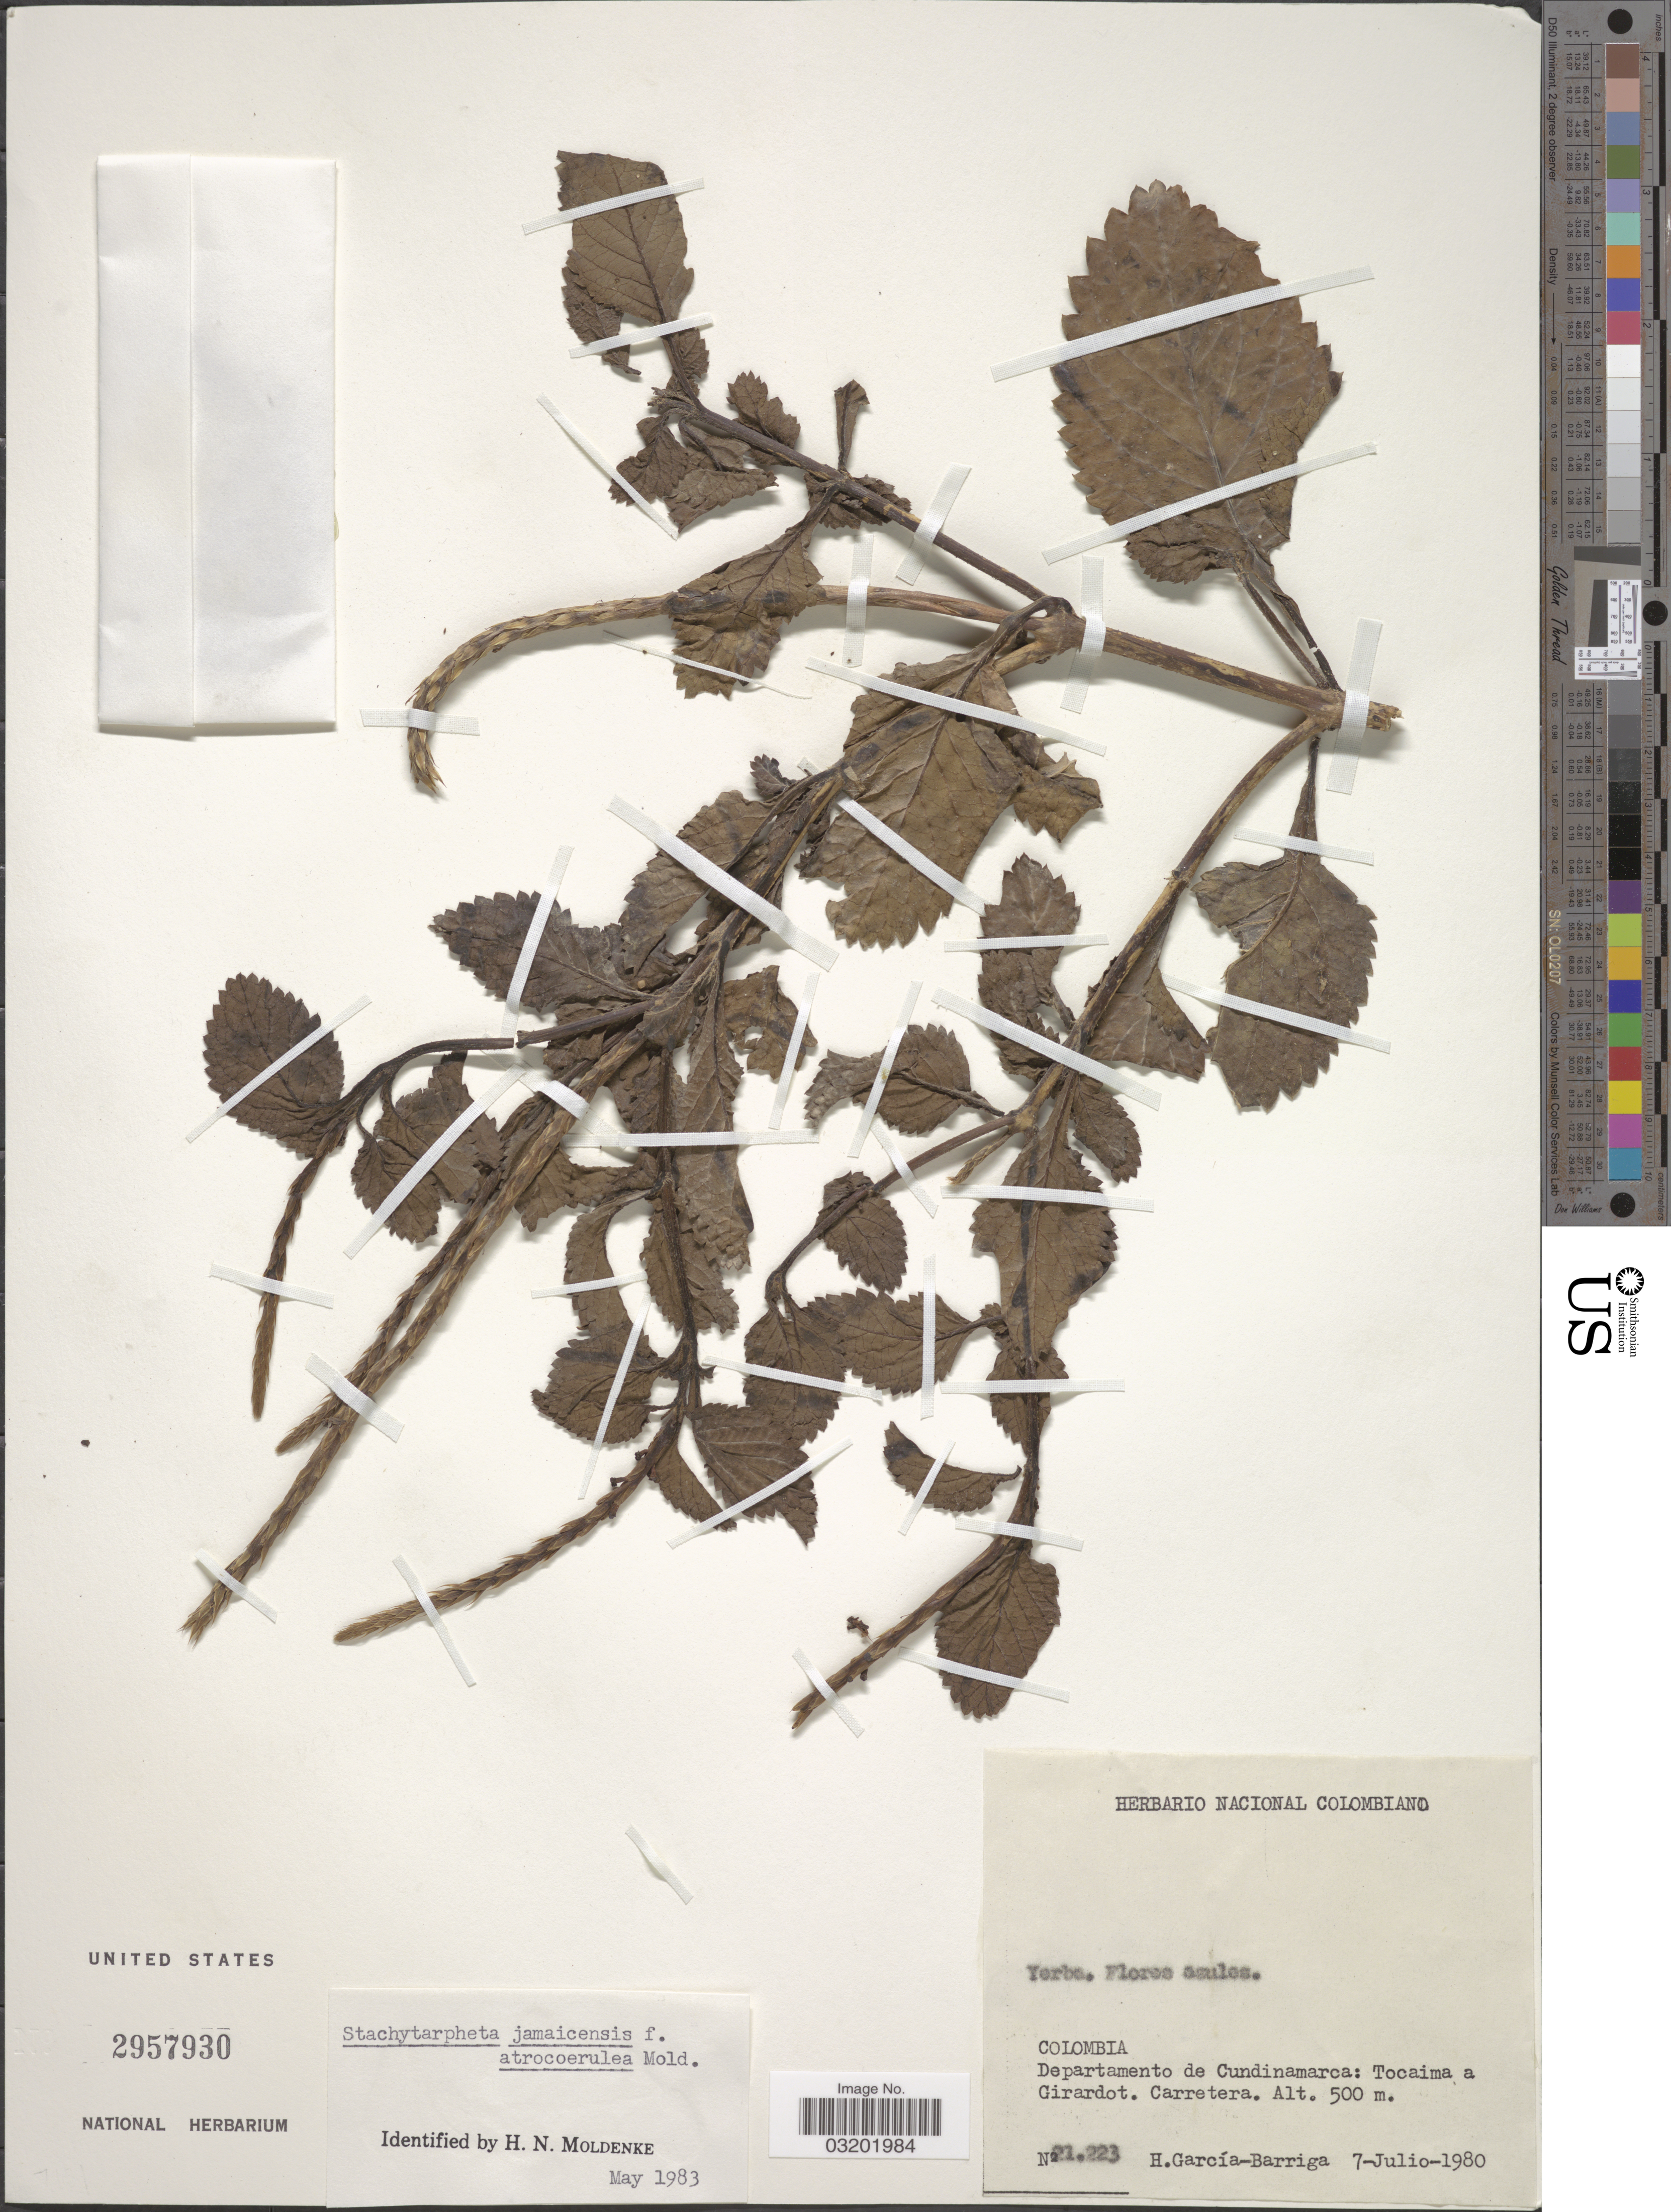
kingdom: Plantae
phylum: Tracheophyta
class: Magnoliopsida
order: Lamiales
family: Verbenaceae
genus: Stachytarpheta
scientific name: Stachytarpheta jamaicensis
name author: (L.) Vahl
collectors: H. García Barriga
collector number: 21223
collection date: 1980-07-07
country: Colombia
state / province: Cundinamarca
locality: Departamento de Cundinamarca: Tocaima a Girardot. Carretera.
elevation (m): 500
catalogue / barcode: US 2957930